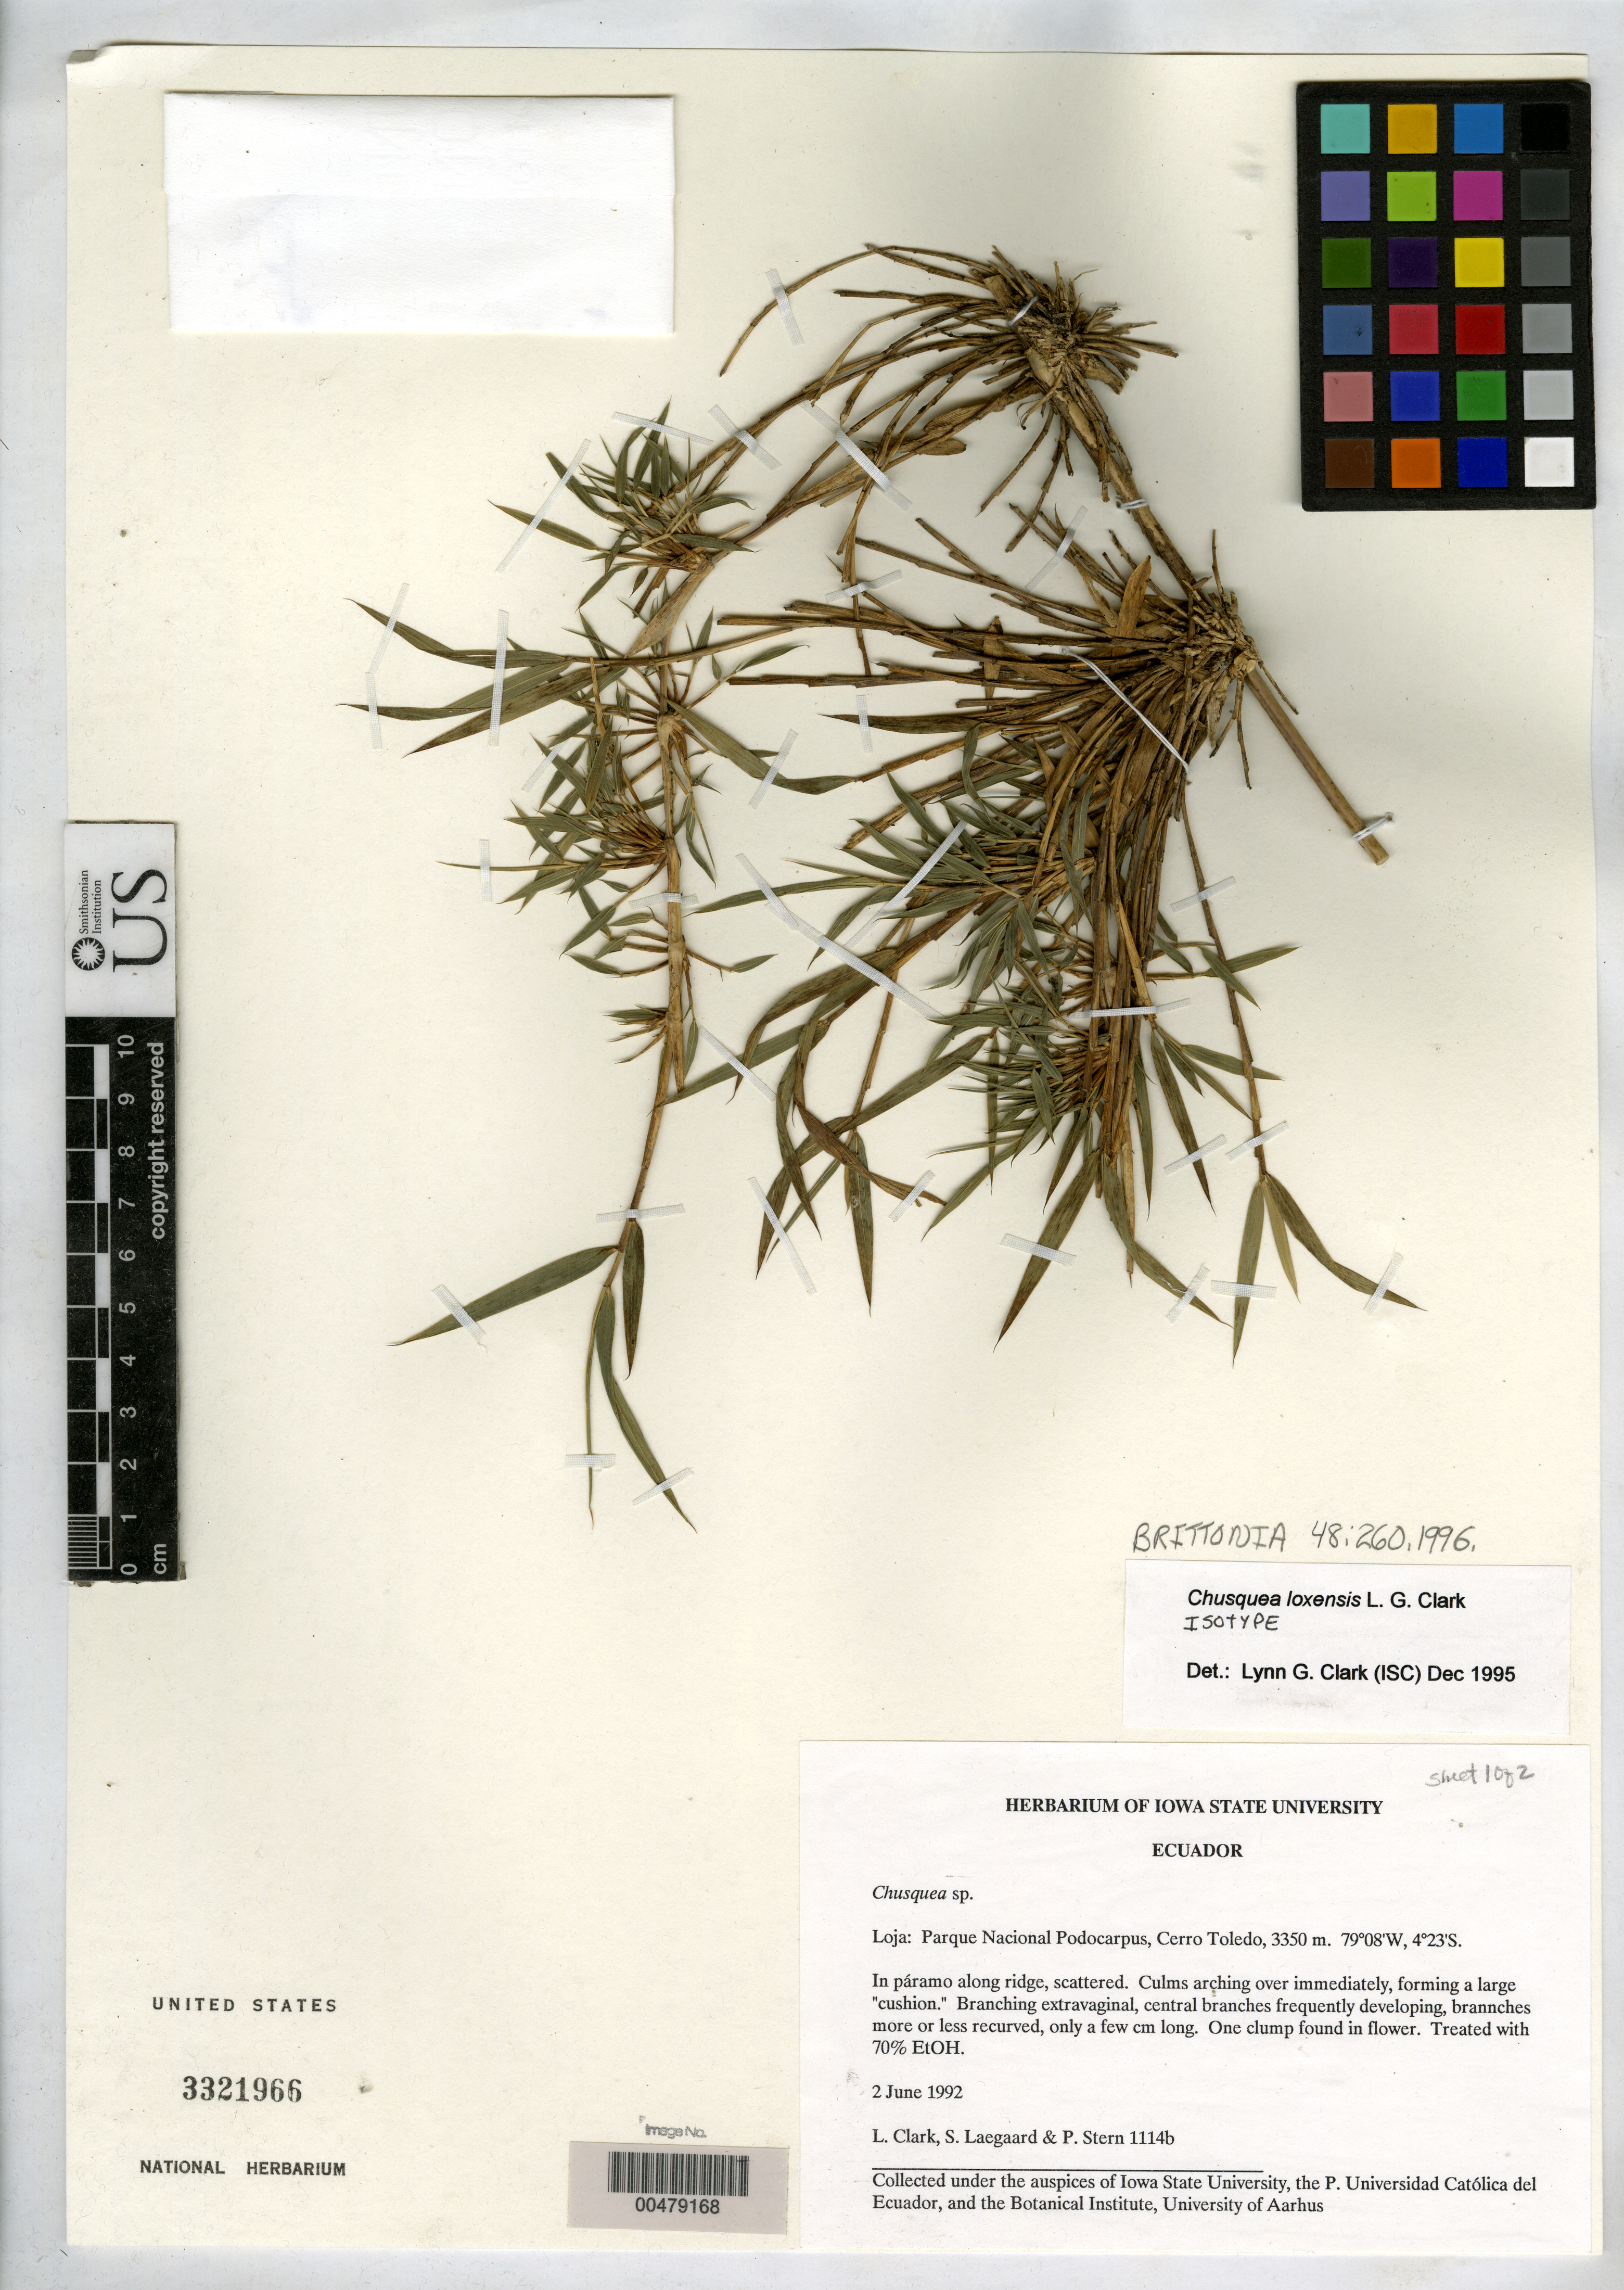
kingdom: Plantae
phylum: Tracheophyta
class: Liliopsida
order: Poales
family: Poaceae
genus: Chusquea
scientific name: Chusquea loxensis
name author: L.G. Clark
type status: Isotype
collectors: L. G. Clark, S. Lægaard & P. Stern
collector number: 1114b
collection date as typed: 02 Jun 1992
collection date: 1992-06-02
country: Ecuador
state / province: Loja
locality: Parque Nacional Podocarpus, Cerro Toledo.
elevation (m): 3350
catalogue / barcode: US 3321966